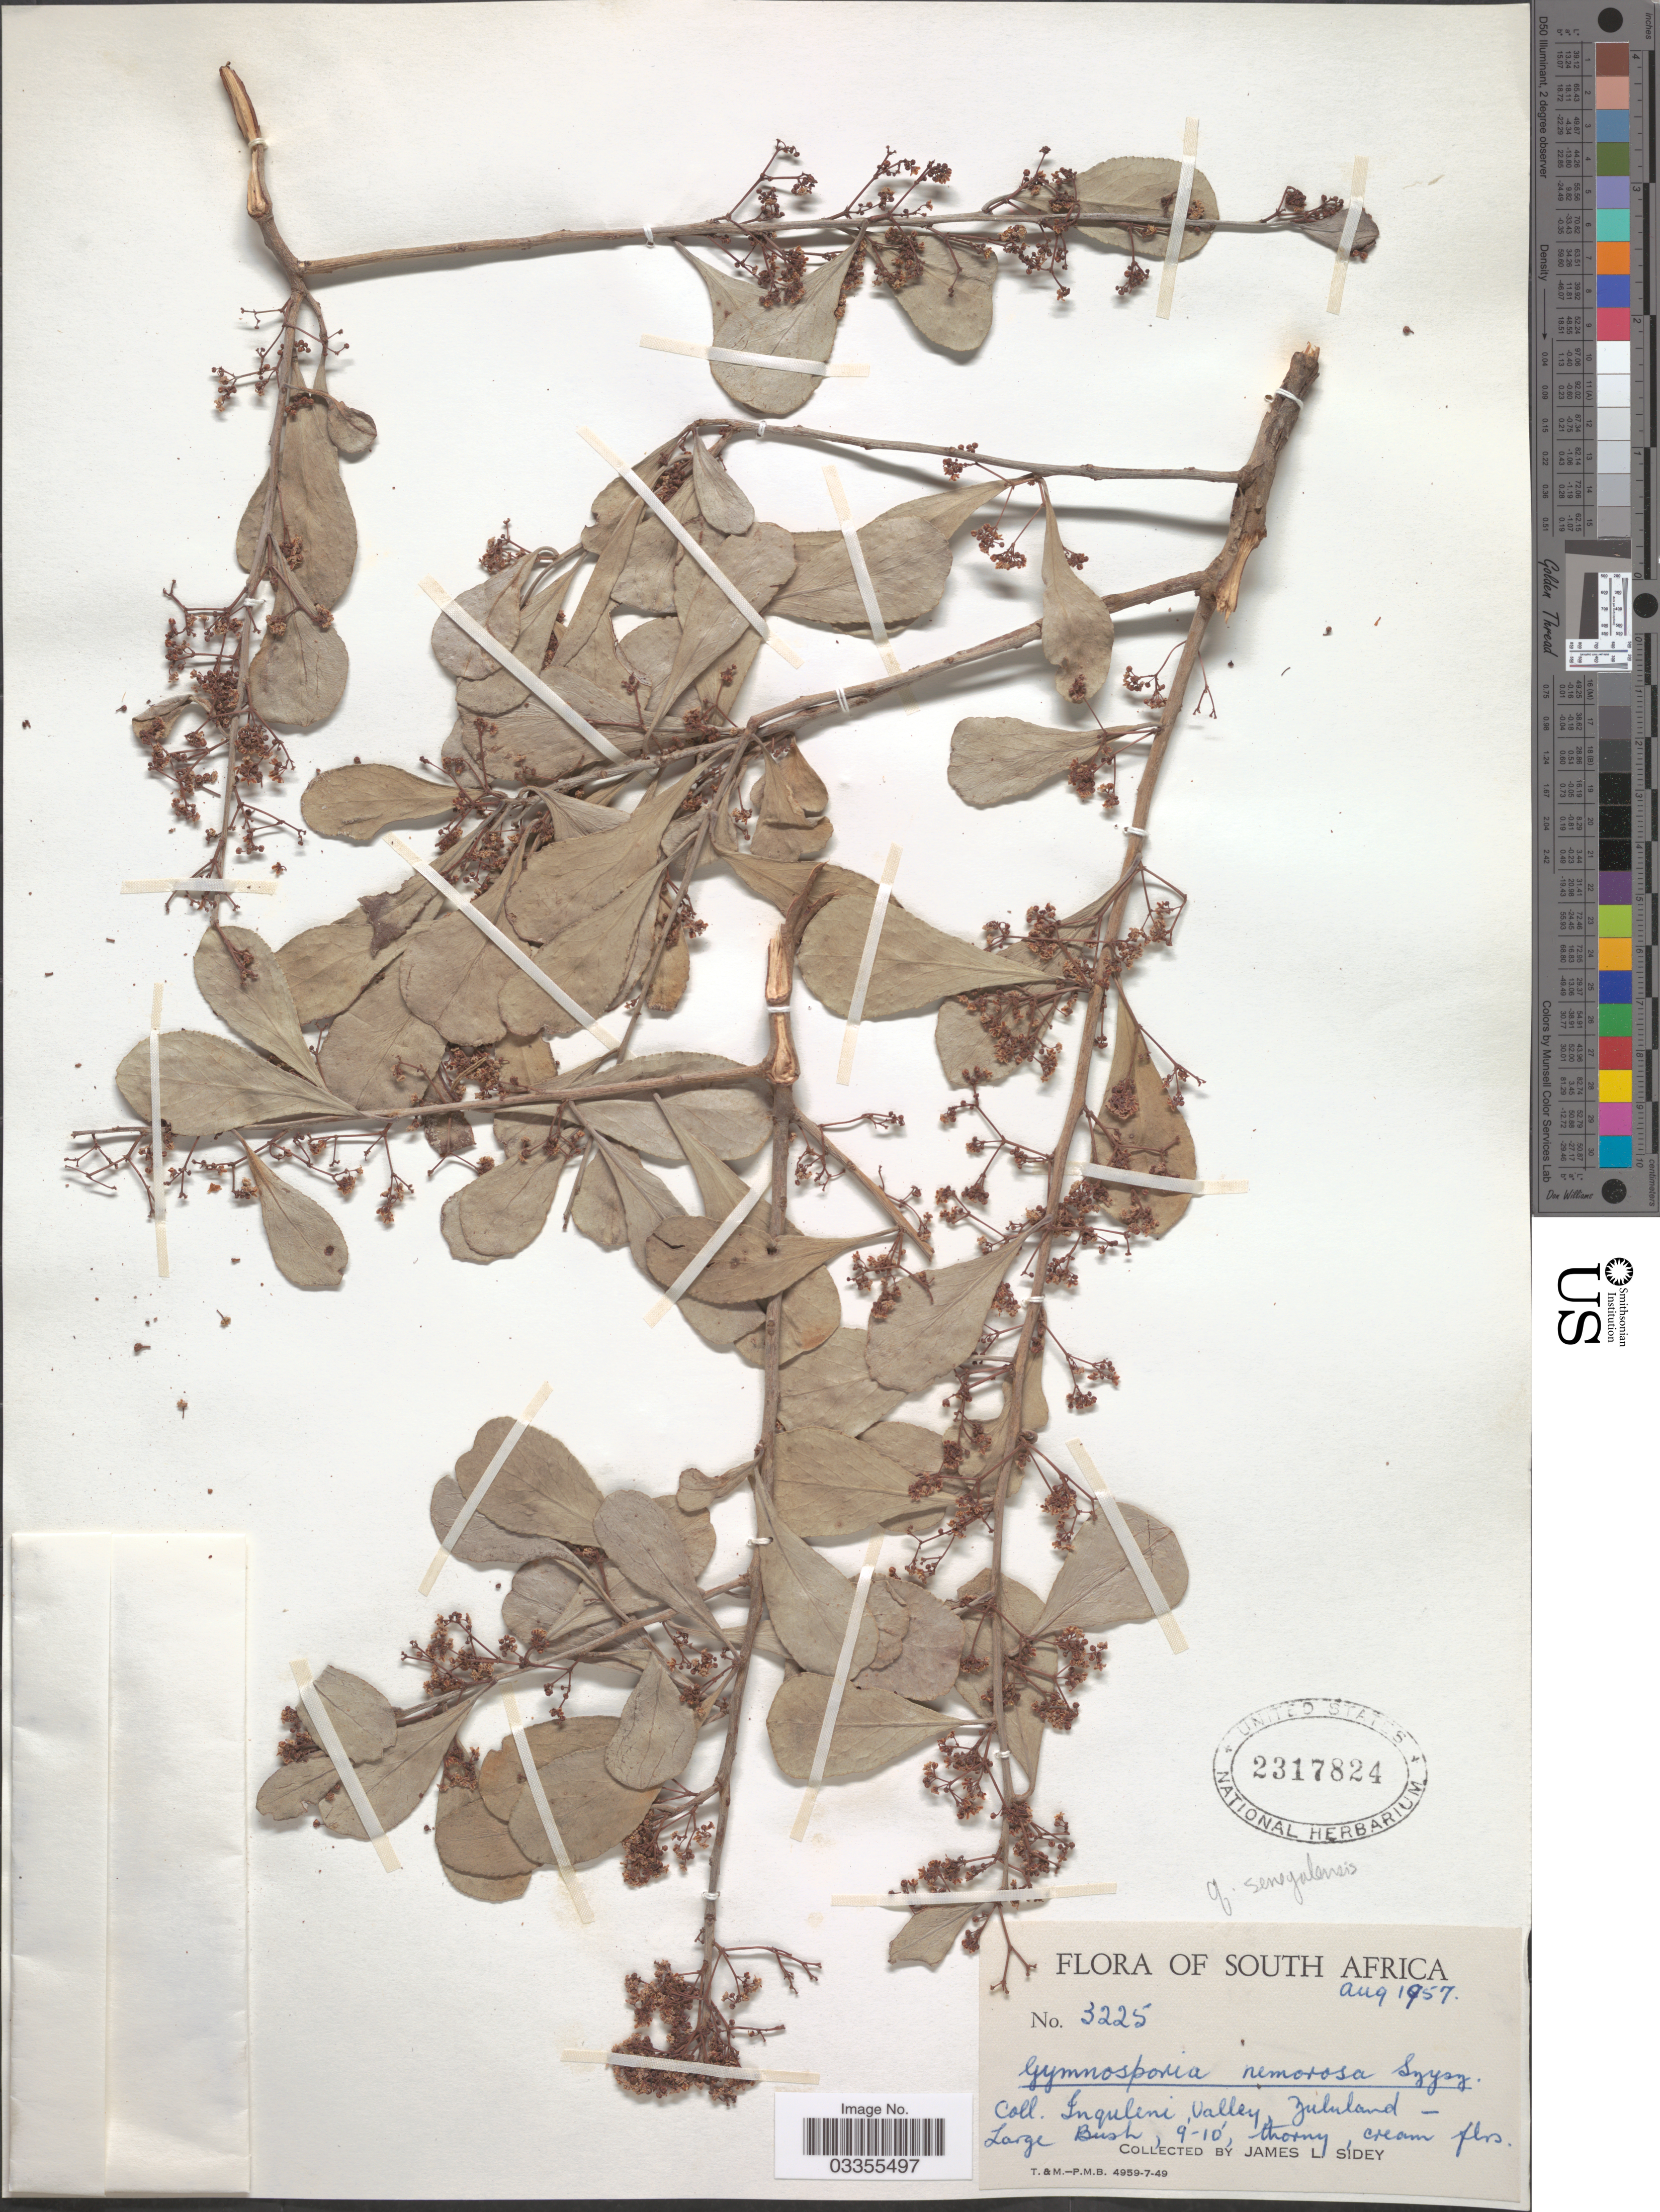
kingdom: Plantae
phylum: Tracheophyta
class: Magnoliopsida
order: Celastrales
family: Celastraceae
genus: Gymnosporia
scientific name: Gymnosporia nemorosa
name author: (Eckl. & Zeyh.) Szyszyl.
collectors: J. L. Sidey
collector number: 3225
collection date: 1957-08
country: South Africa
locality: Inquleni, Valley, Zululand.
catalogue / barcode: US 2317824